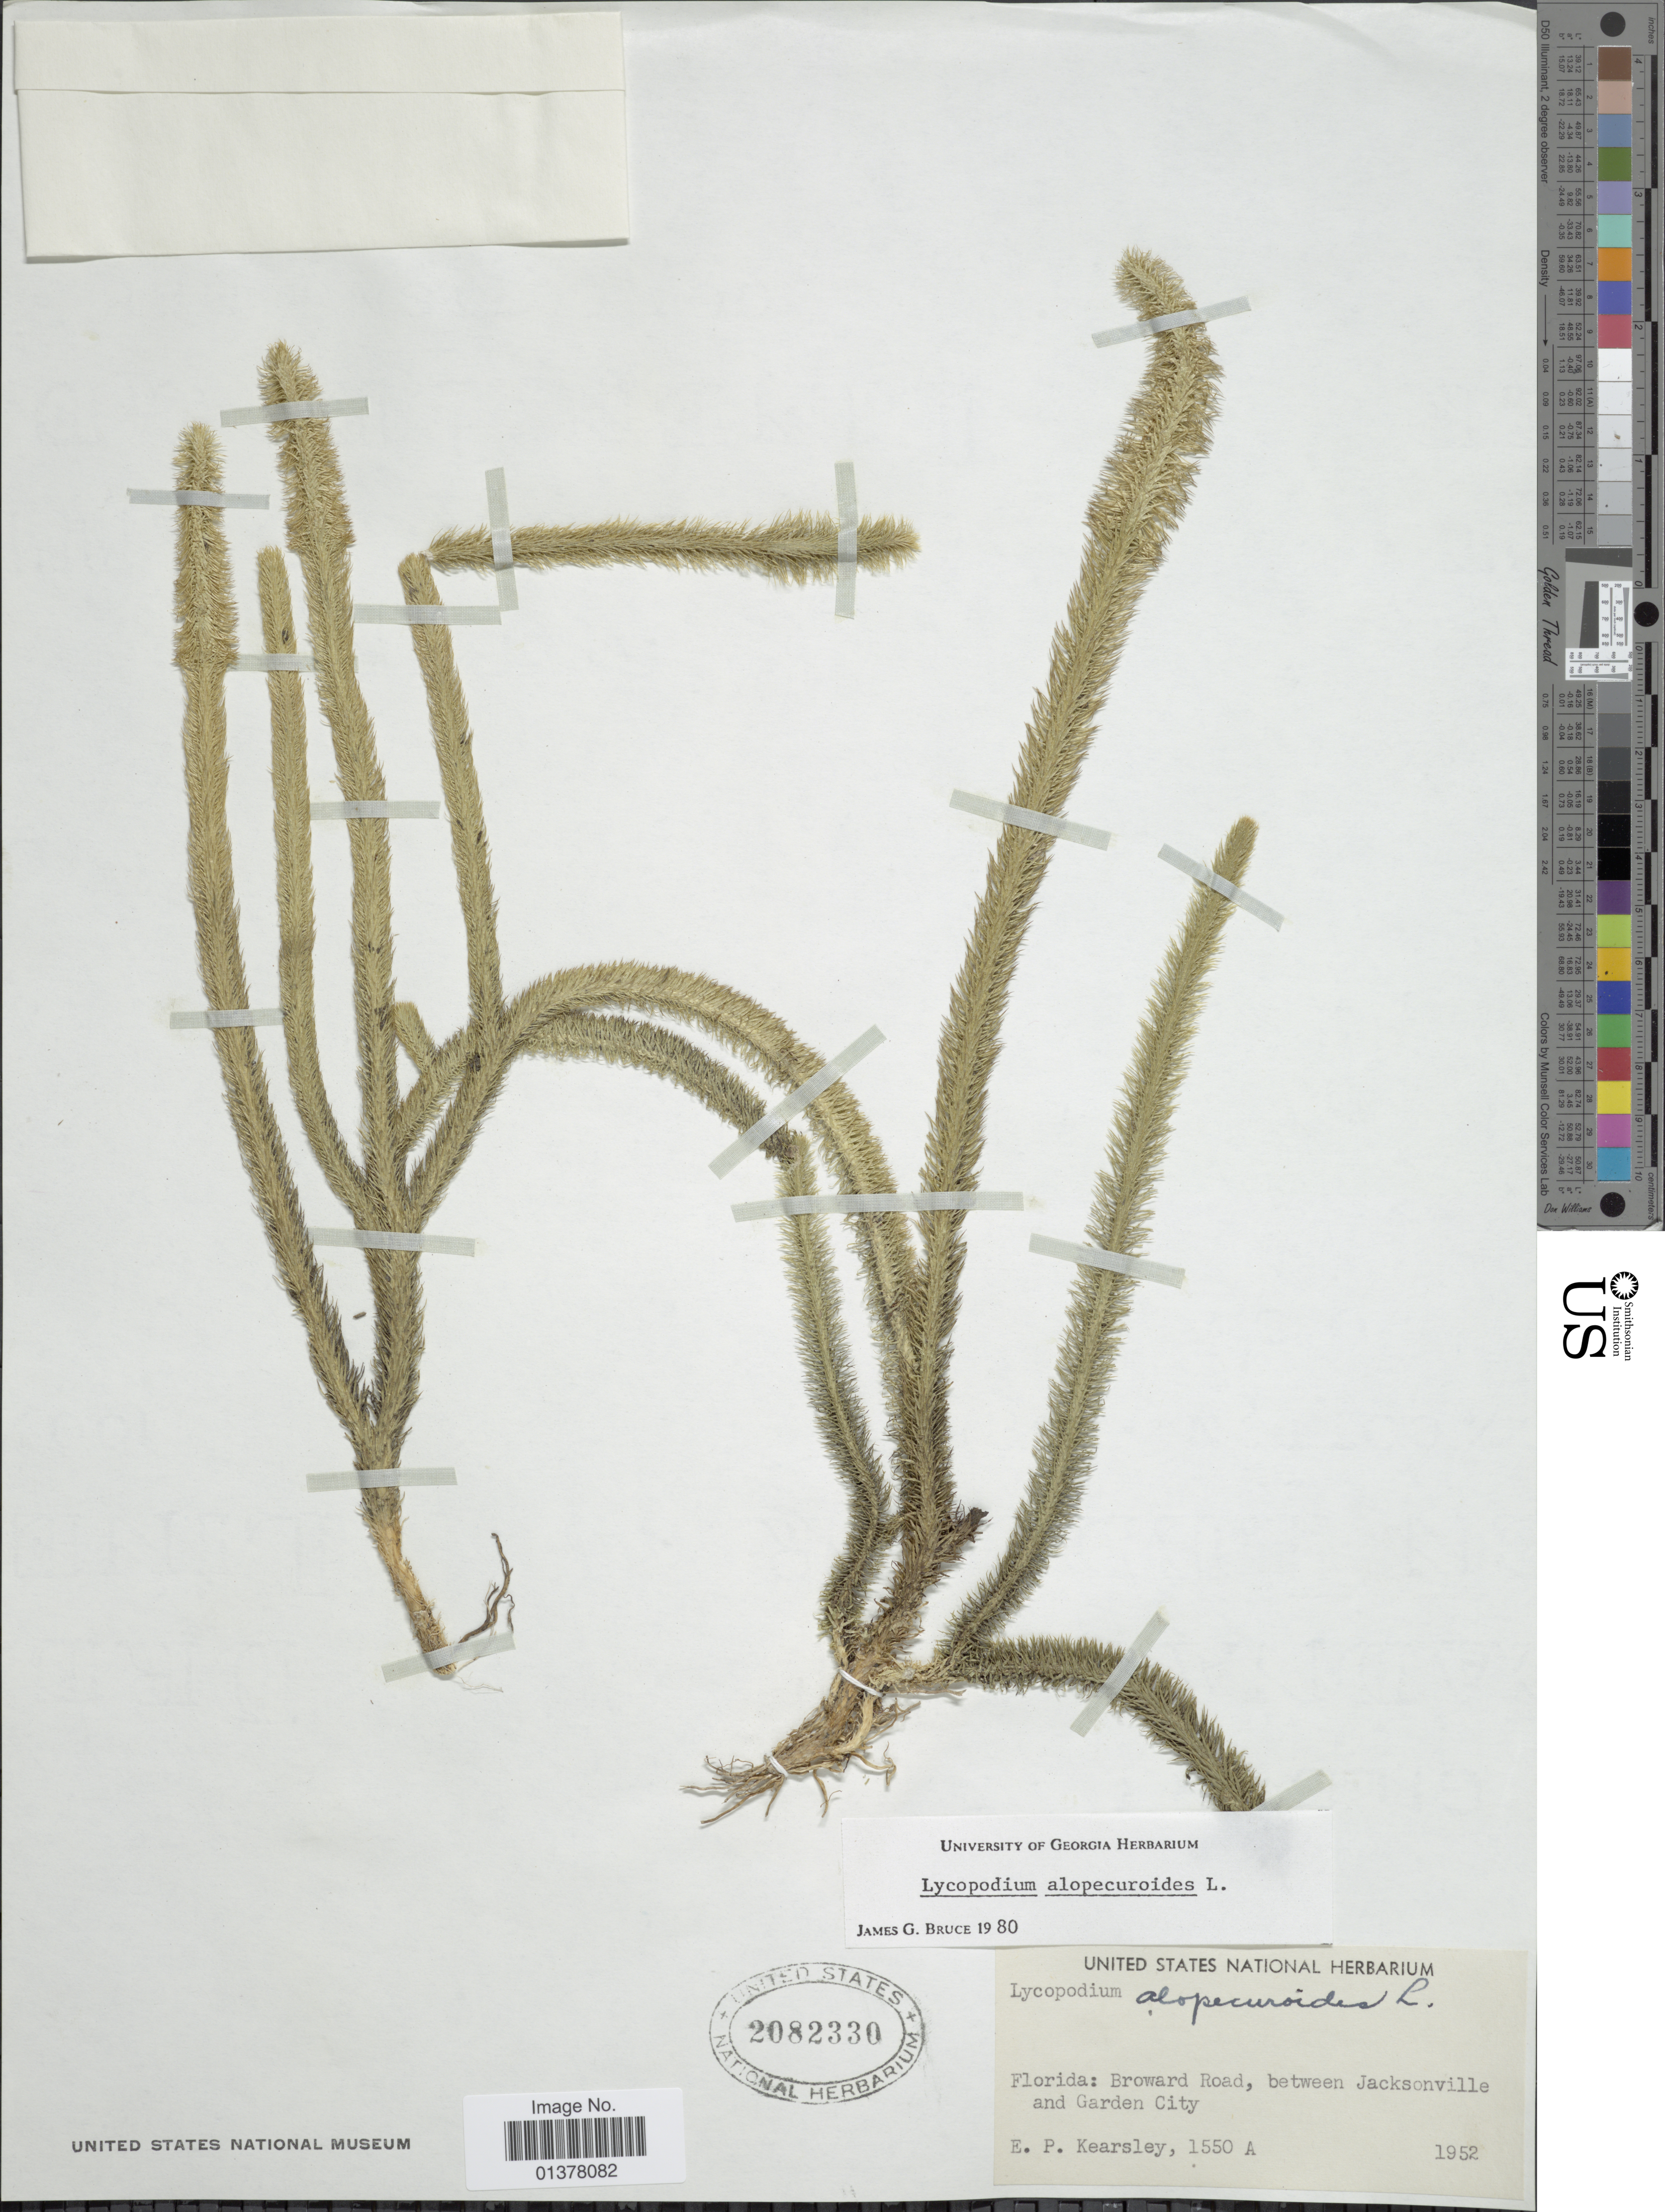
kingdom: Plantae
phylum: Tracheophyta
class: Lycopodiopsida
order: Lycopodiales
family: Lycopodiaceae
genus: Lycopodiella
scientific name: Lycopodiella alopecuroides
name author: (L.) Cranfill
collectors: E. Kearsley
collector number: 1550A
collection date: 1952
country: United States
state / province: Florida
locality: Broward Road, between Jacksonville and Garden City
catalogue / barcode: US 2082330